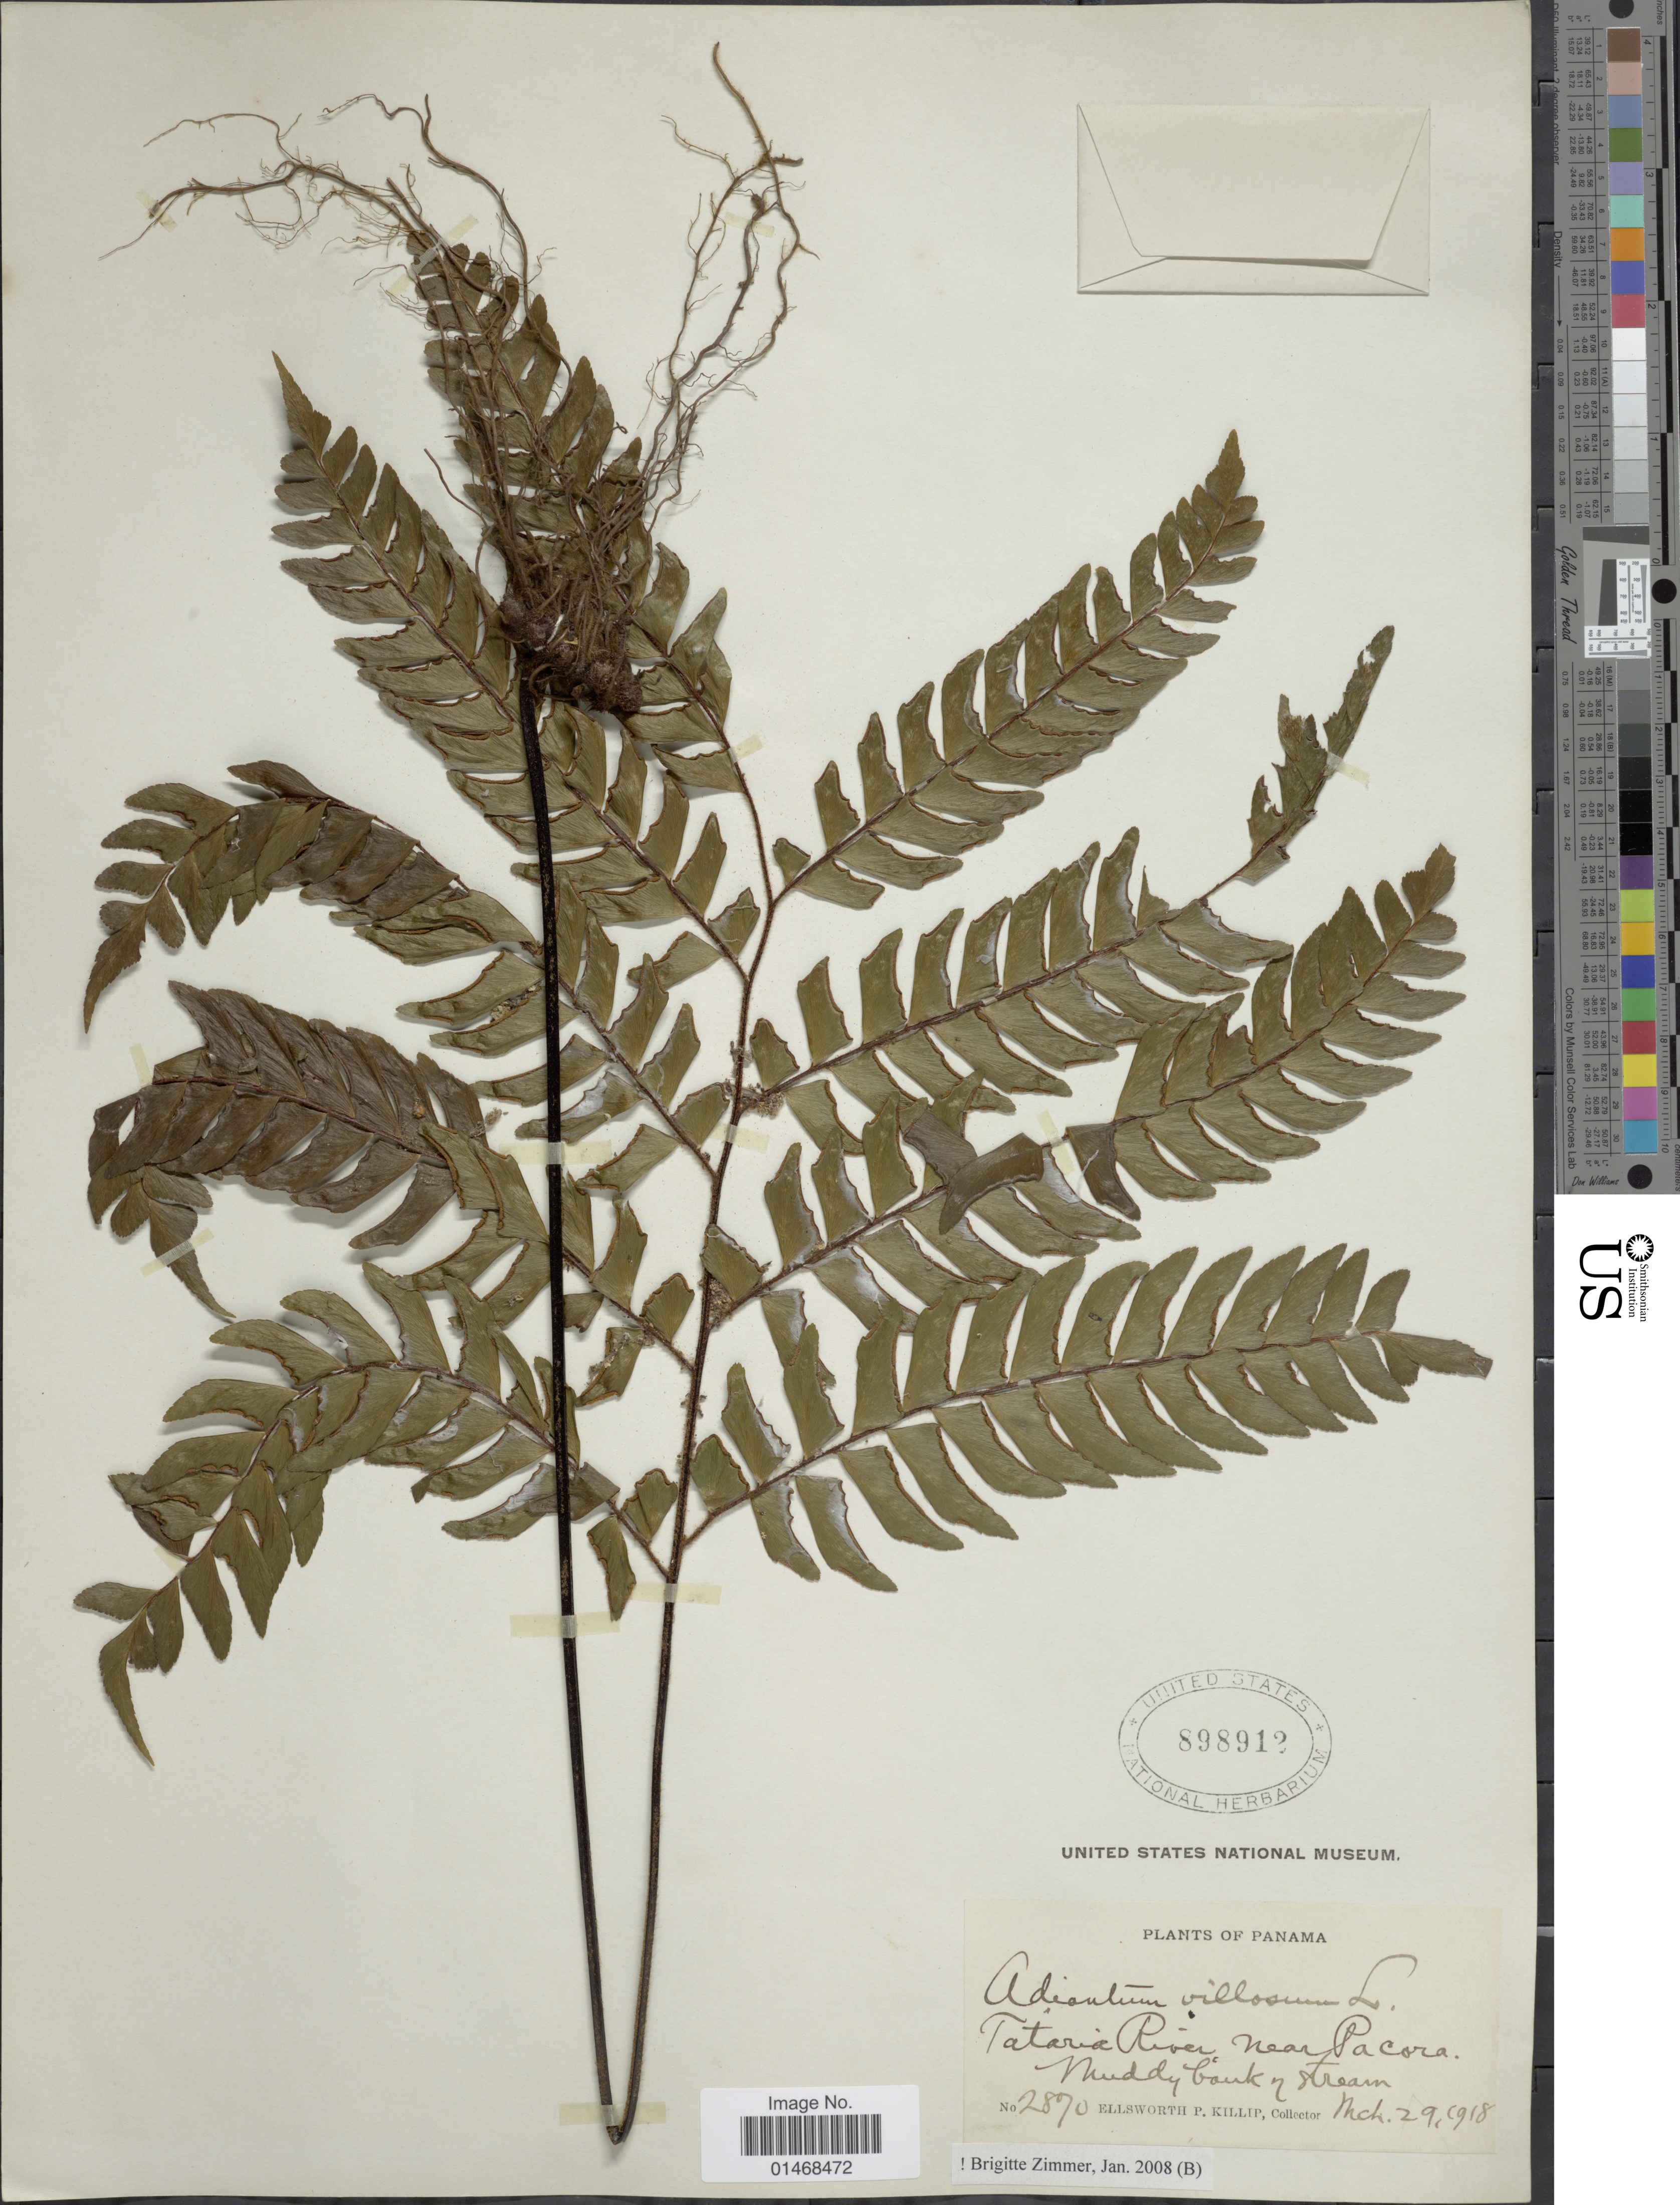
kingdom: Plantae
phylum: Tracheophyta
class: Polypodiopsida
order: Polypodiales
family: Pteridaceae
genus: Adiantum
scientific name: Adiantum villosum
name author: L.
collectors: E. P. Killip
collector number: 2870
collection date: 1918-03-29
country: Panama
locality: Tataria River near Pacora, Muddy bank y stream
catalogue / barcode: US 898912